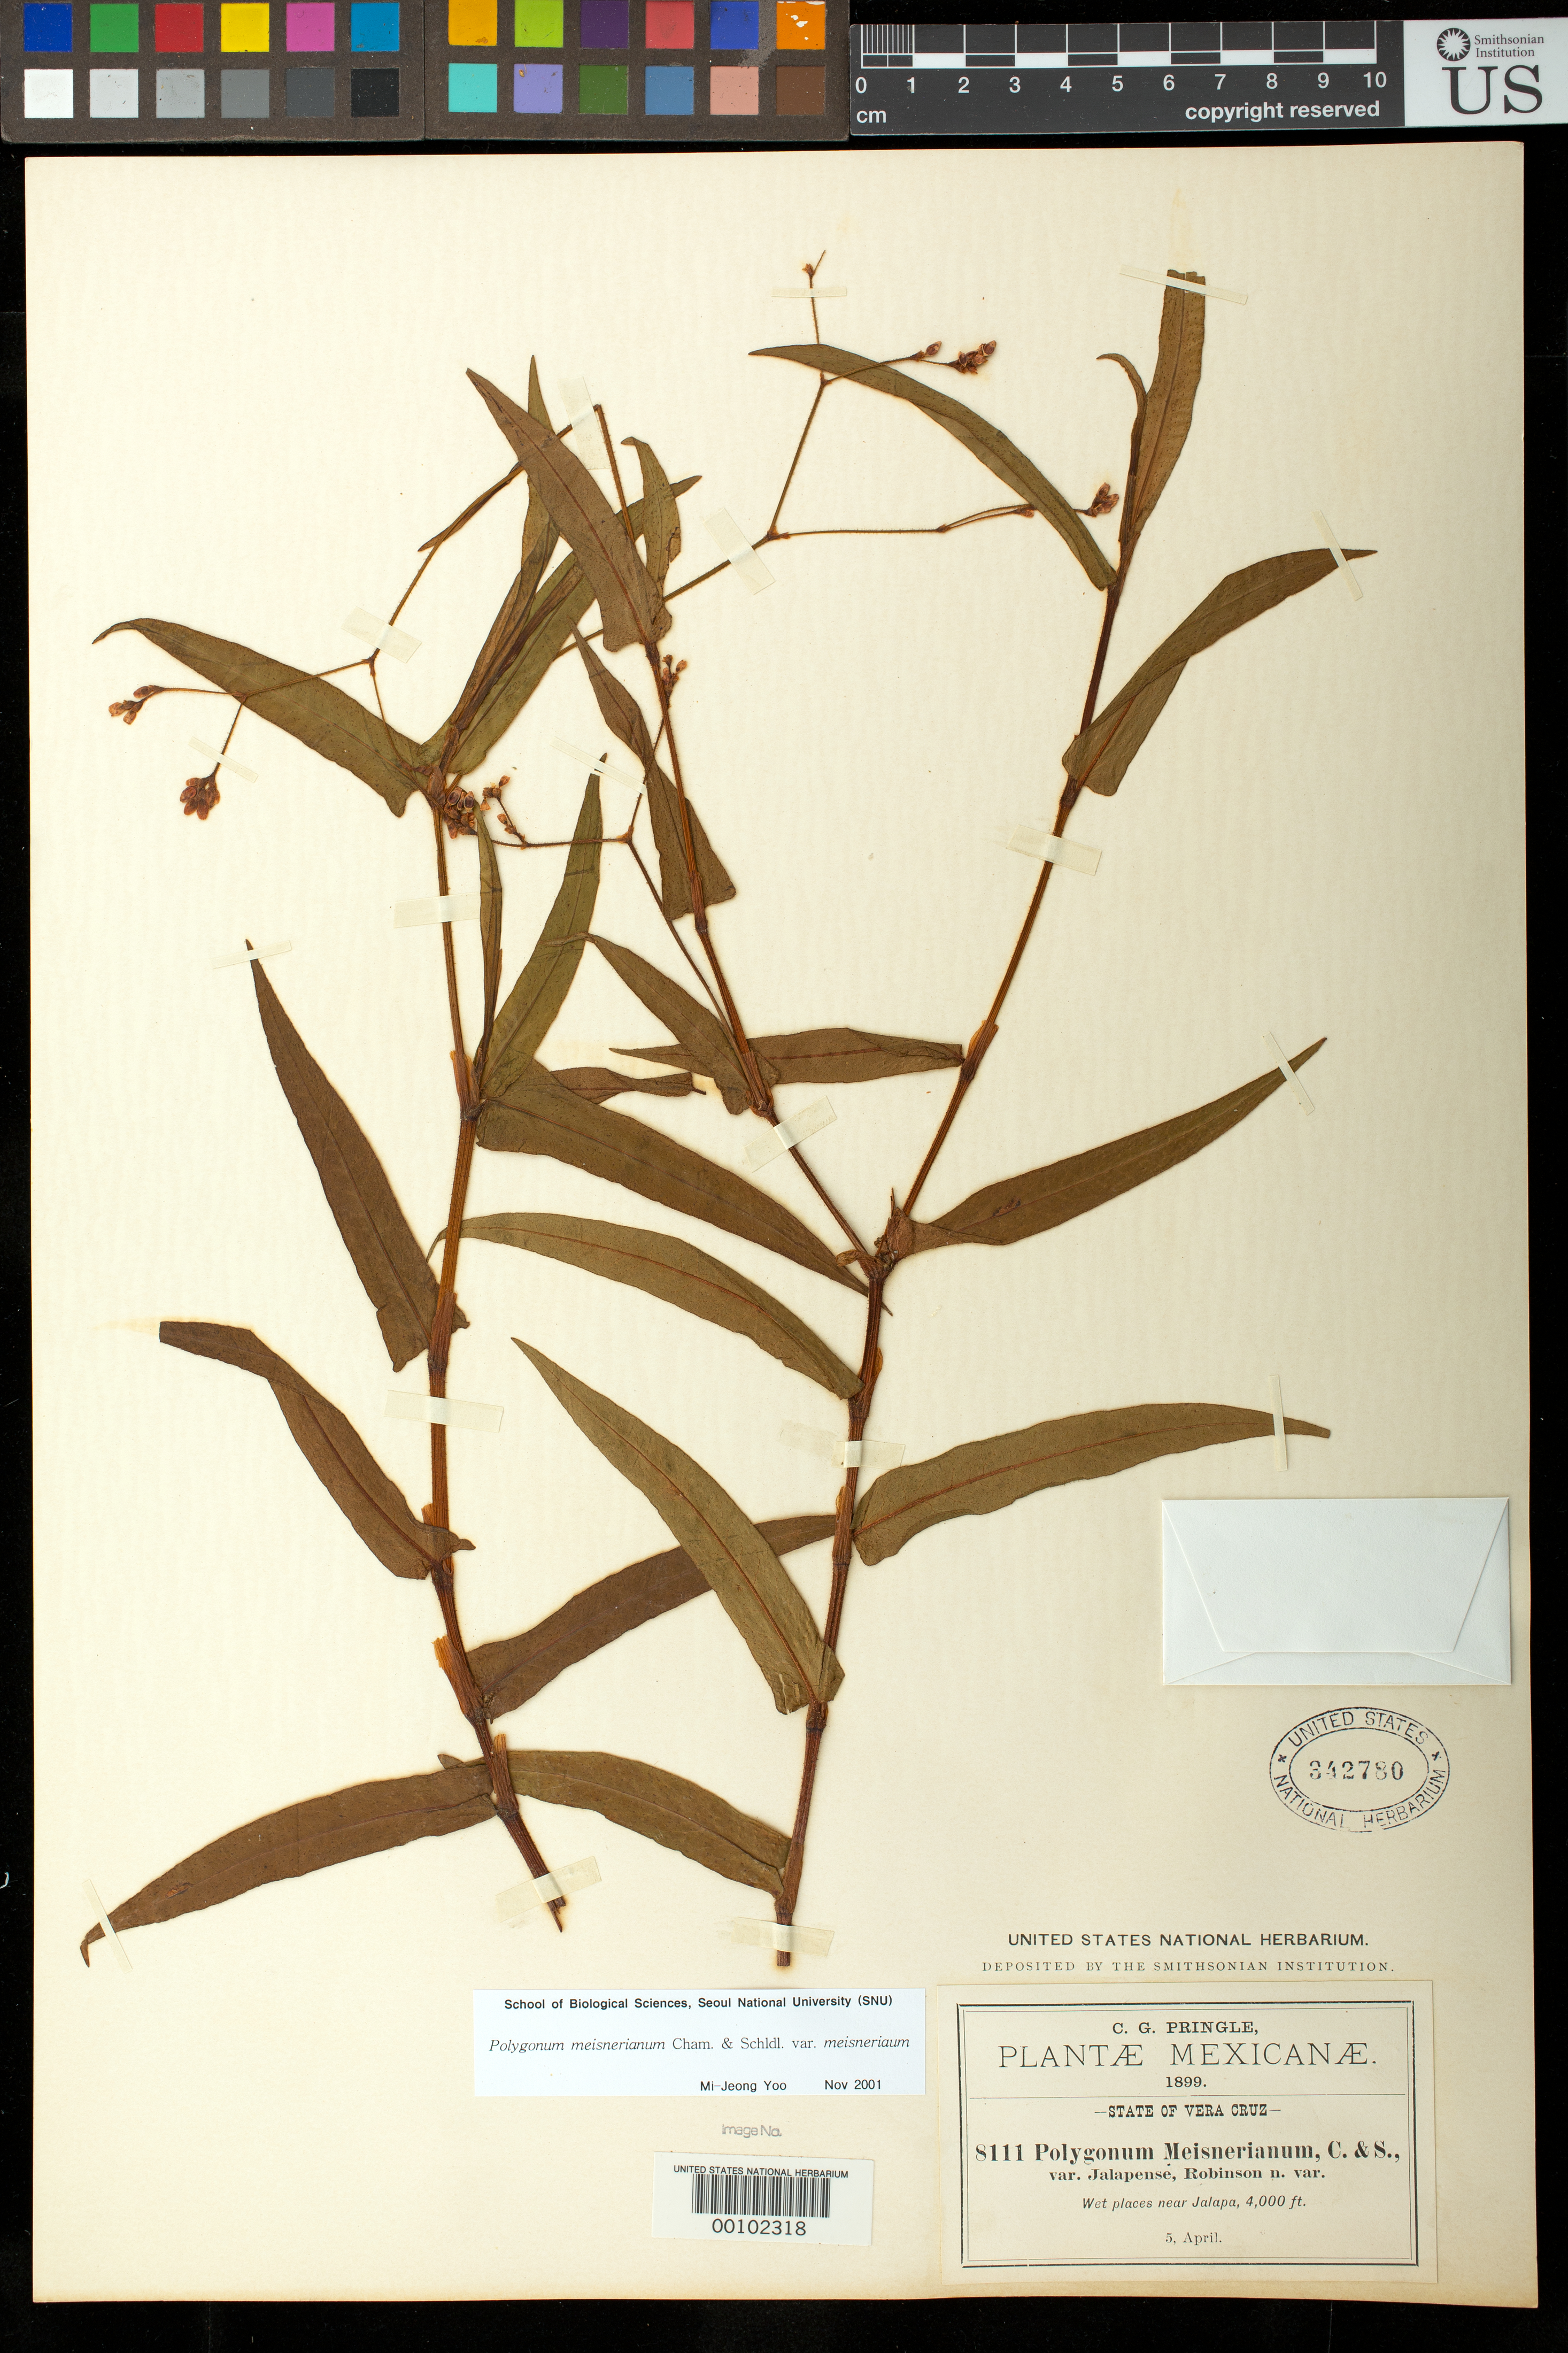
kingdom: Plantae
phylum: Tracheophyta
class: Magnoliopsida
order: Caryophyllales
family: Polygonaceae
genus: Polygonum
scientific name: Polygonum meisnerianum var. jalapense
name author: B.L. Rob.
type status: Isotype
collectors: C. G. Pringle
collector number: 8111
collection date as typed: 05 Apr 1899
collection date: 1899-04-05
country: Mexico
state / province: Veracruz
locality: Near Jalapa.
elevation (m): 1219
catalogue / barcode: US 342780